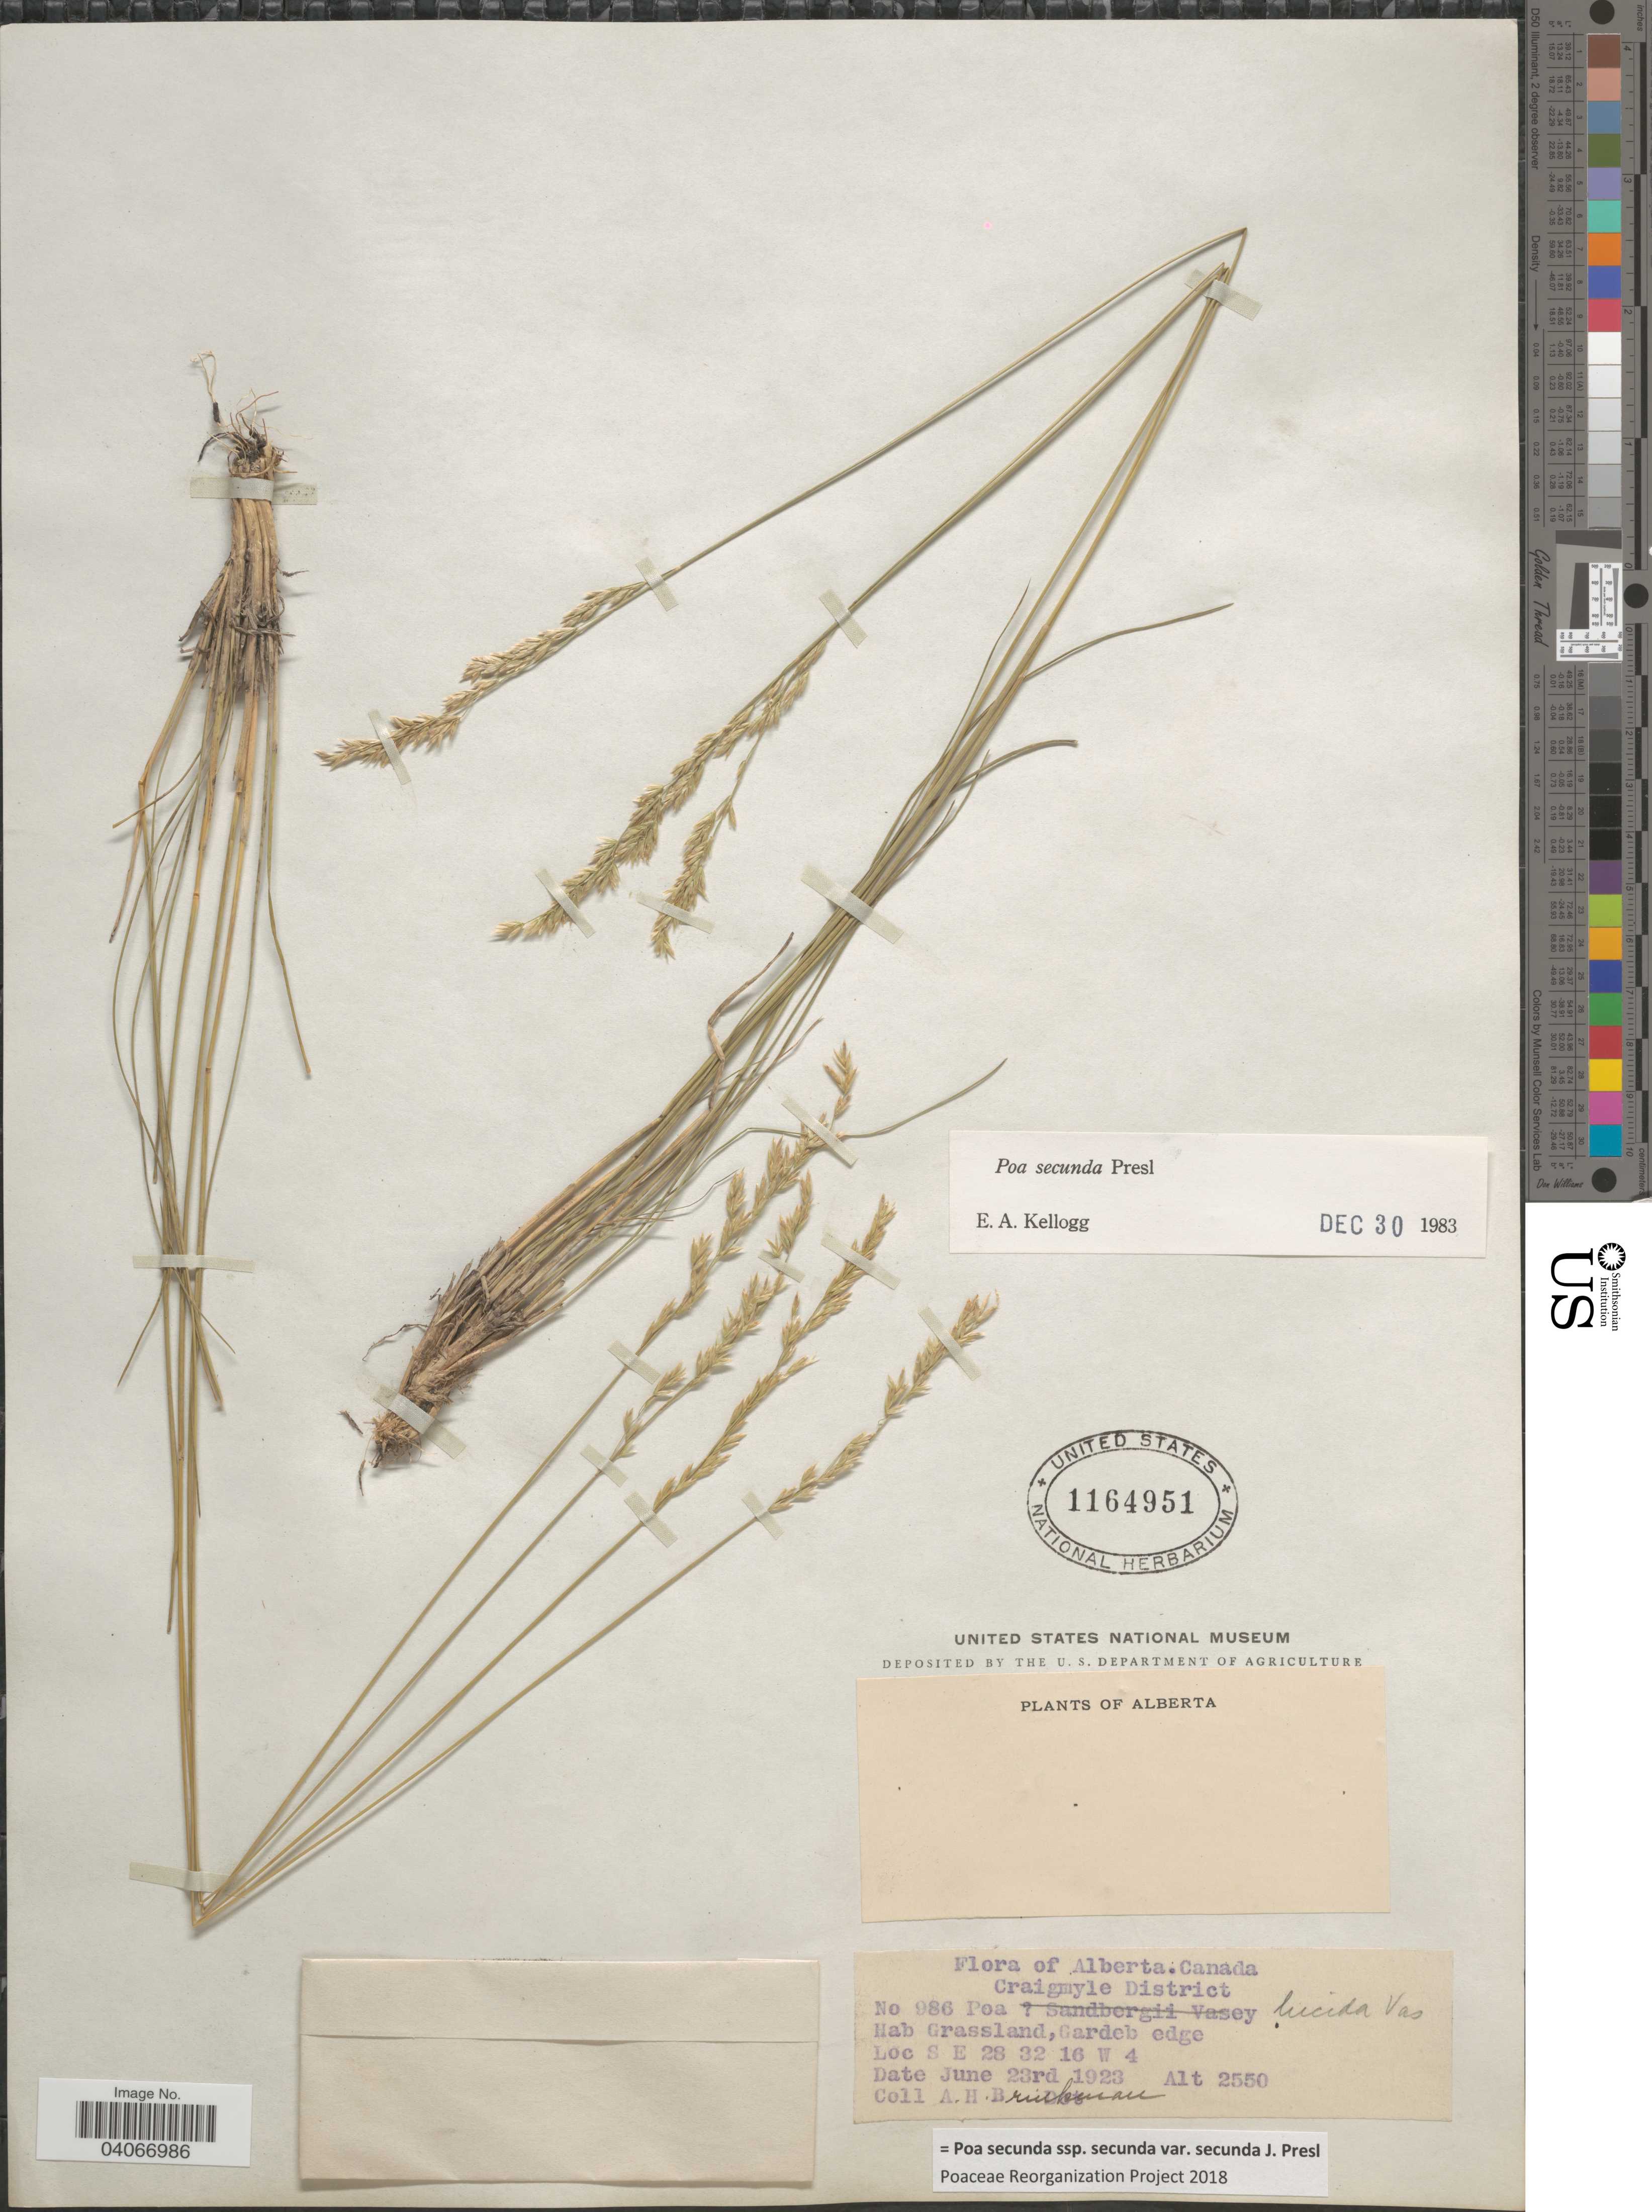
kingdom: Plantae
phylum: Tracheophyta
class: Liliopsida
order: Poales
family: Poaceae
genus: Poa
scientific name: Poa secunda subsp. secunda var. secunda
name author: J. Presl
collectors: A. Brinkman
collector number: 986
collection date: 1923-06-23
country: Canada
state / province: Alberta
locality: Craigmyle District. Grassland, Gardeb edge. S E 28 32 16 W 4.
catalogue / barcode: US 1164951